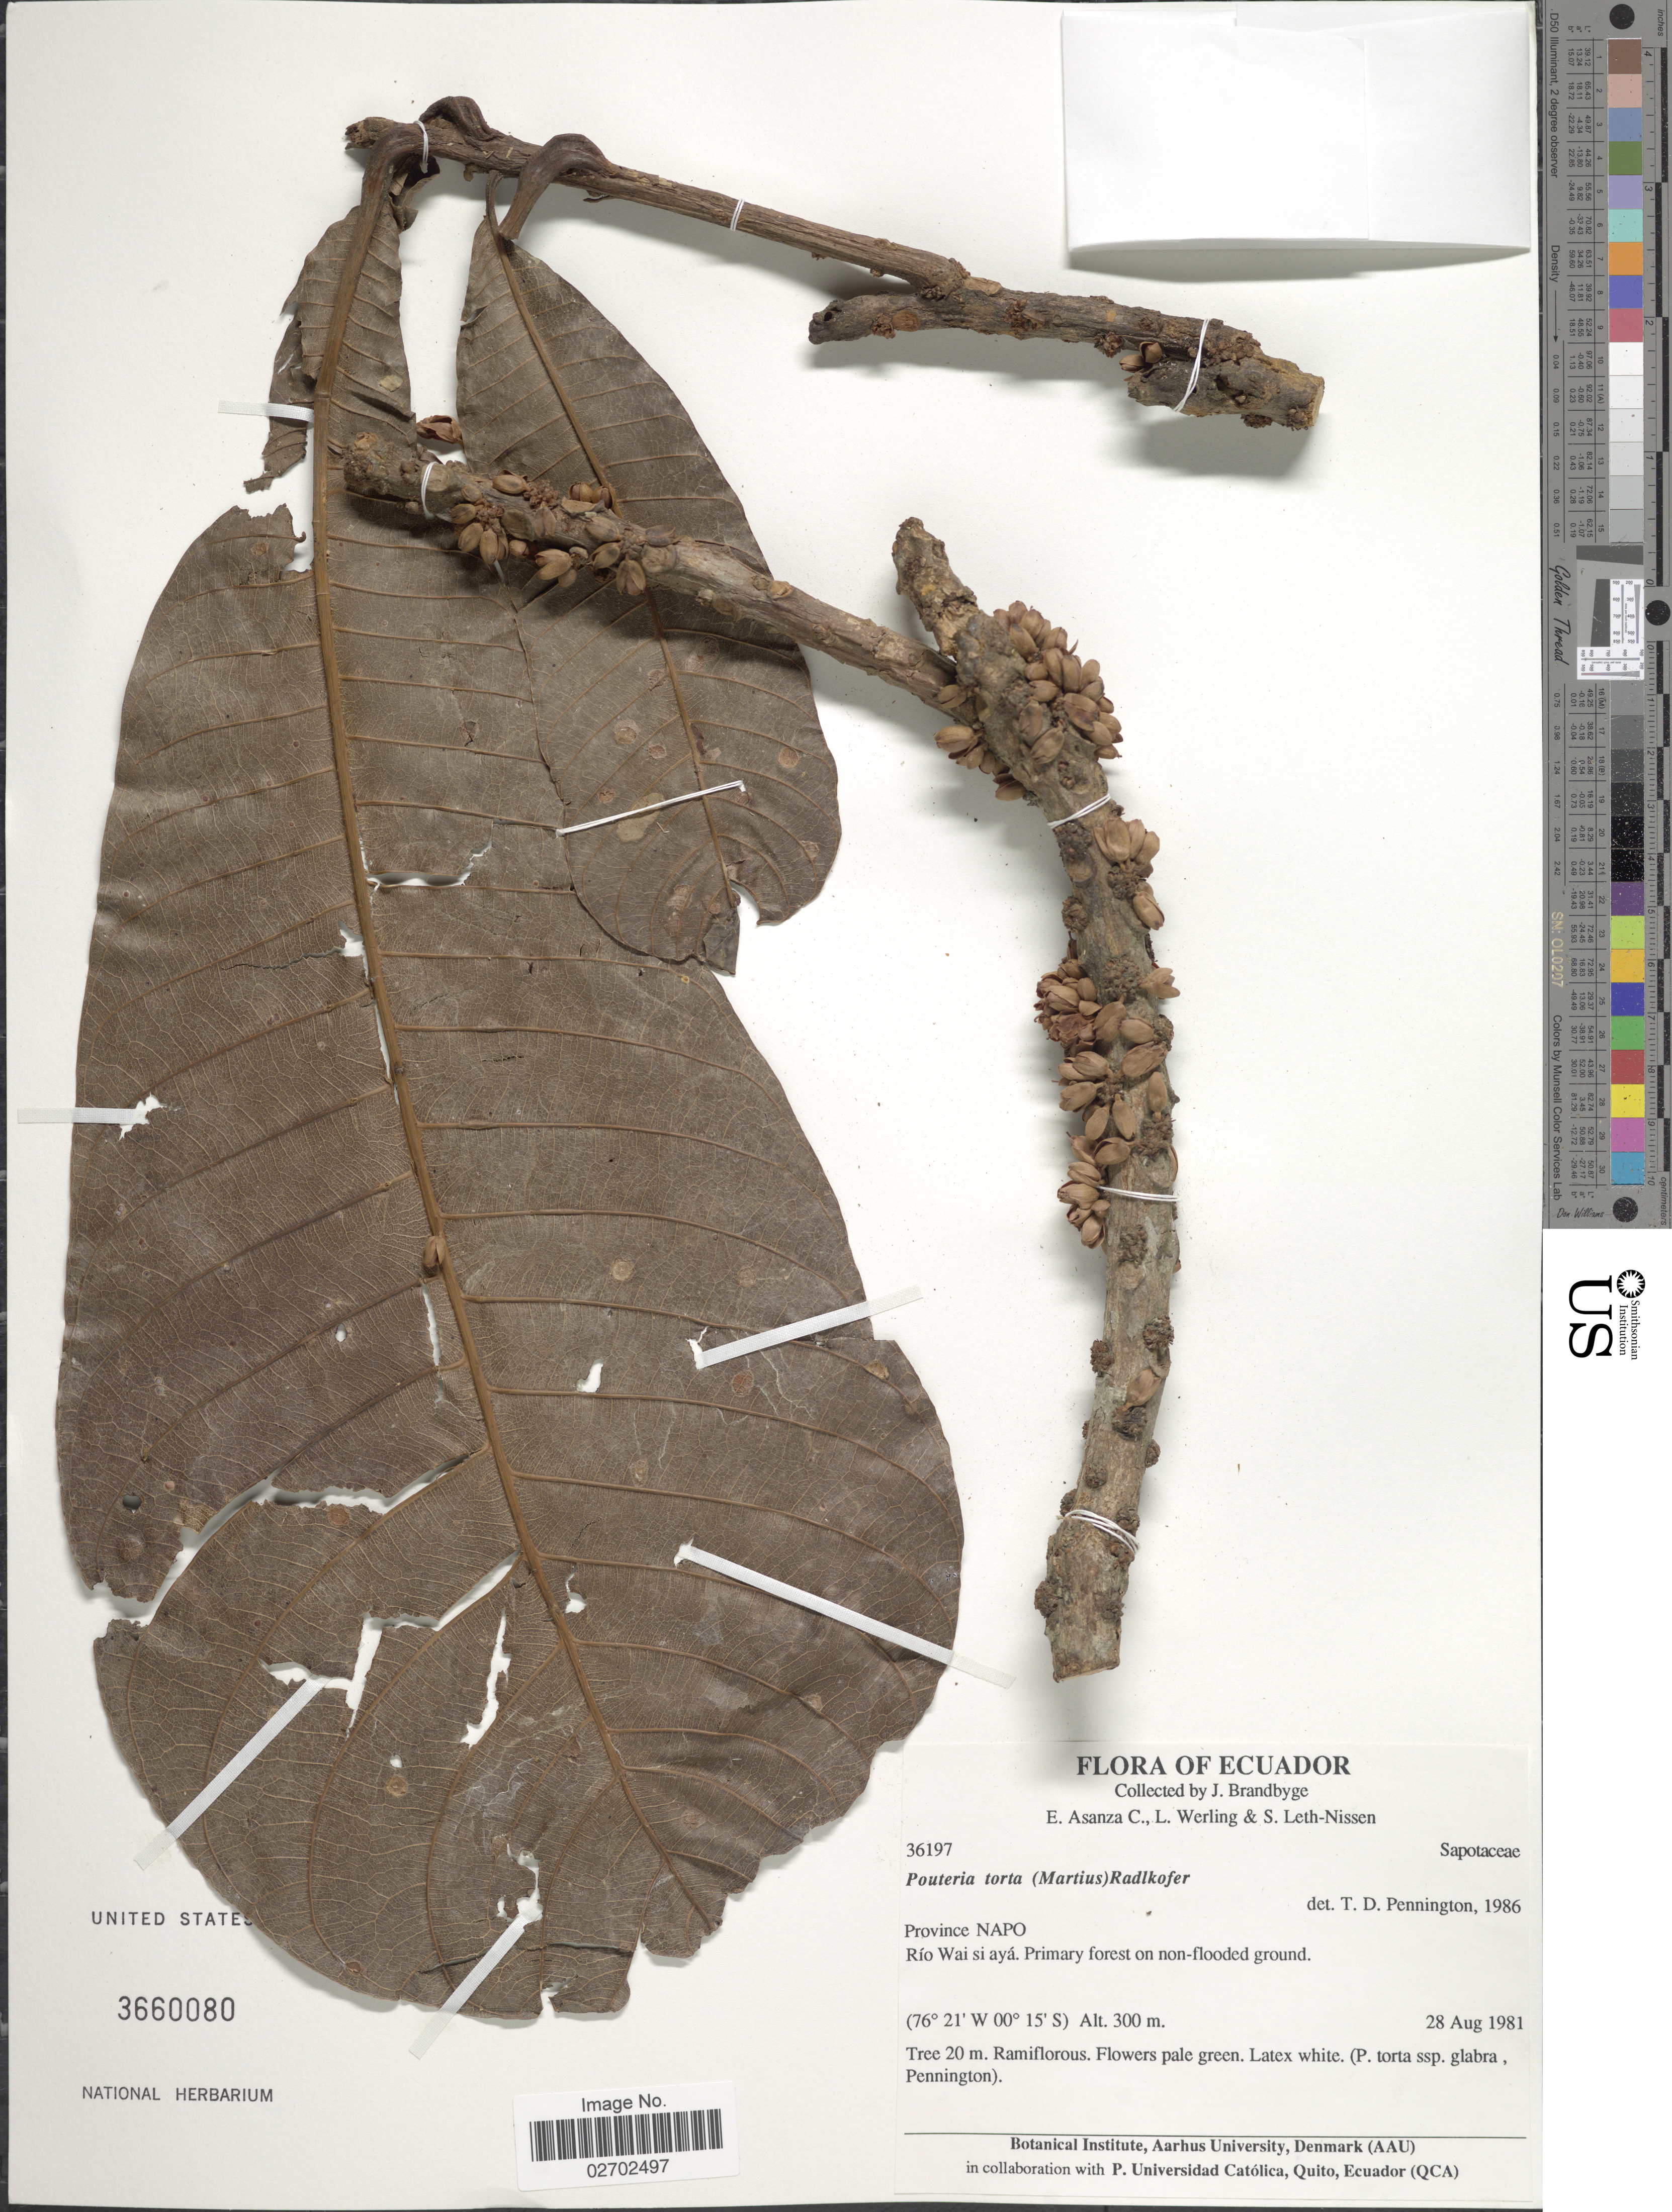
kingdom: Plantae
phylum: Tracheophyta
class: Magnoliopsida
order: Ericales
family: Sapotaceae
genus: Pouteria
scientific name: Pouteria torta subsp. torta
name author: Radlk.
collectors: J. Brandbyge, E. Asanza C., L. Werling & S. Leth-Nissen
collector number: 36197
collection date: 1981-08-28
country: Ecuador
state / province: Napo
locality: Río Wasi si ayá.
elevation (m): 300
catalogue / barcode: US 3660080